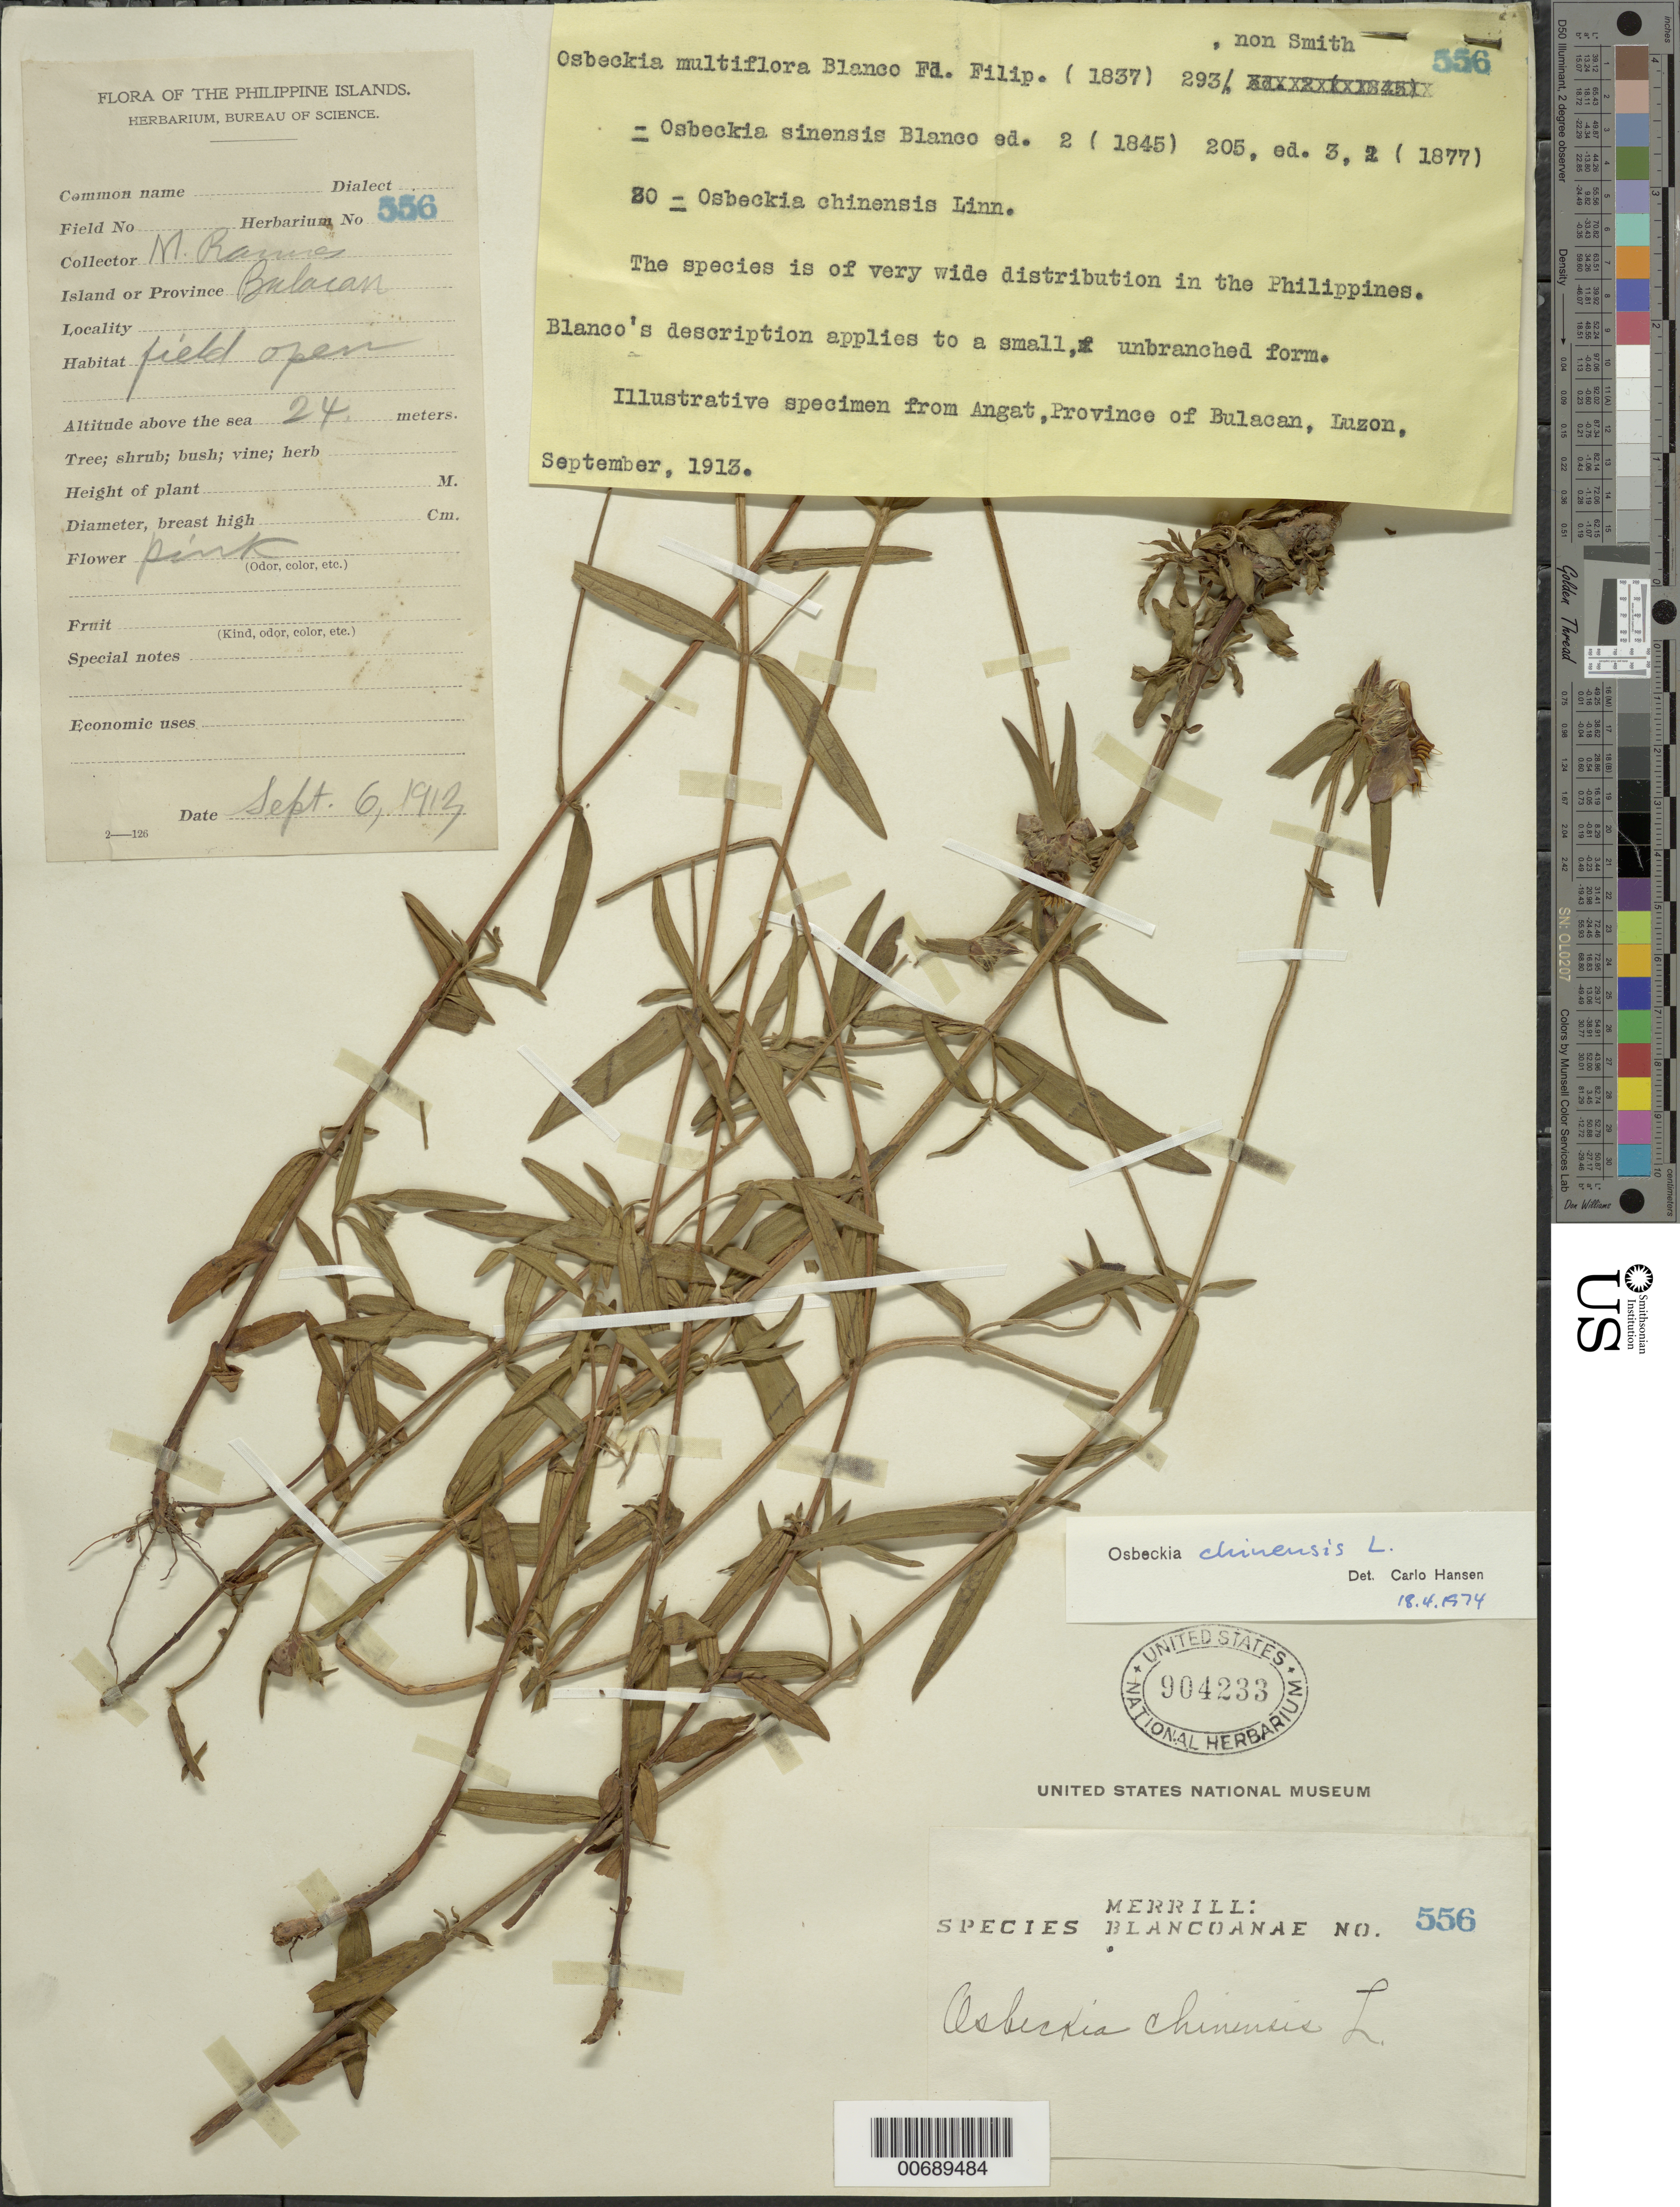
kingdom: Plantae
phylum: Tracheophyta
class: Magnoliopsida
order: Myrtales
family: Melastomataceae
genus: Osbeckia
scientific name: Osbeckia chinensis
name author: L.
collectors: M. Ramos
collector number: Sp. Blancoan. 0556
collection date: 1913-09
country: Philippines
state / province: Central Luzon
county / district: Bulacan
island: Luzon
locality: Angat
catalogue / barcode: US 904233